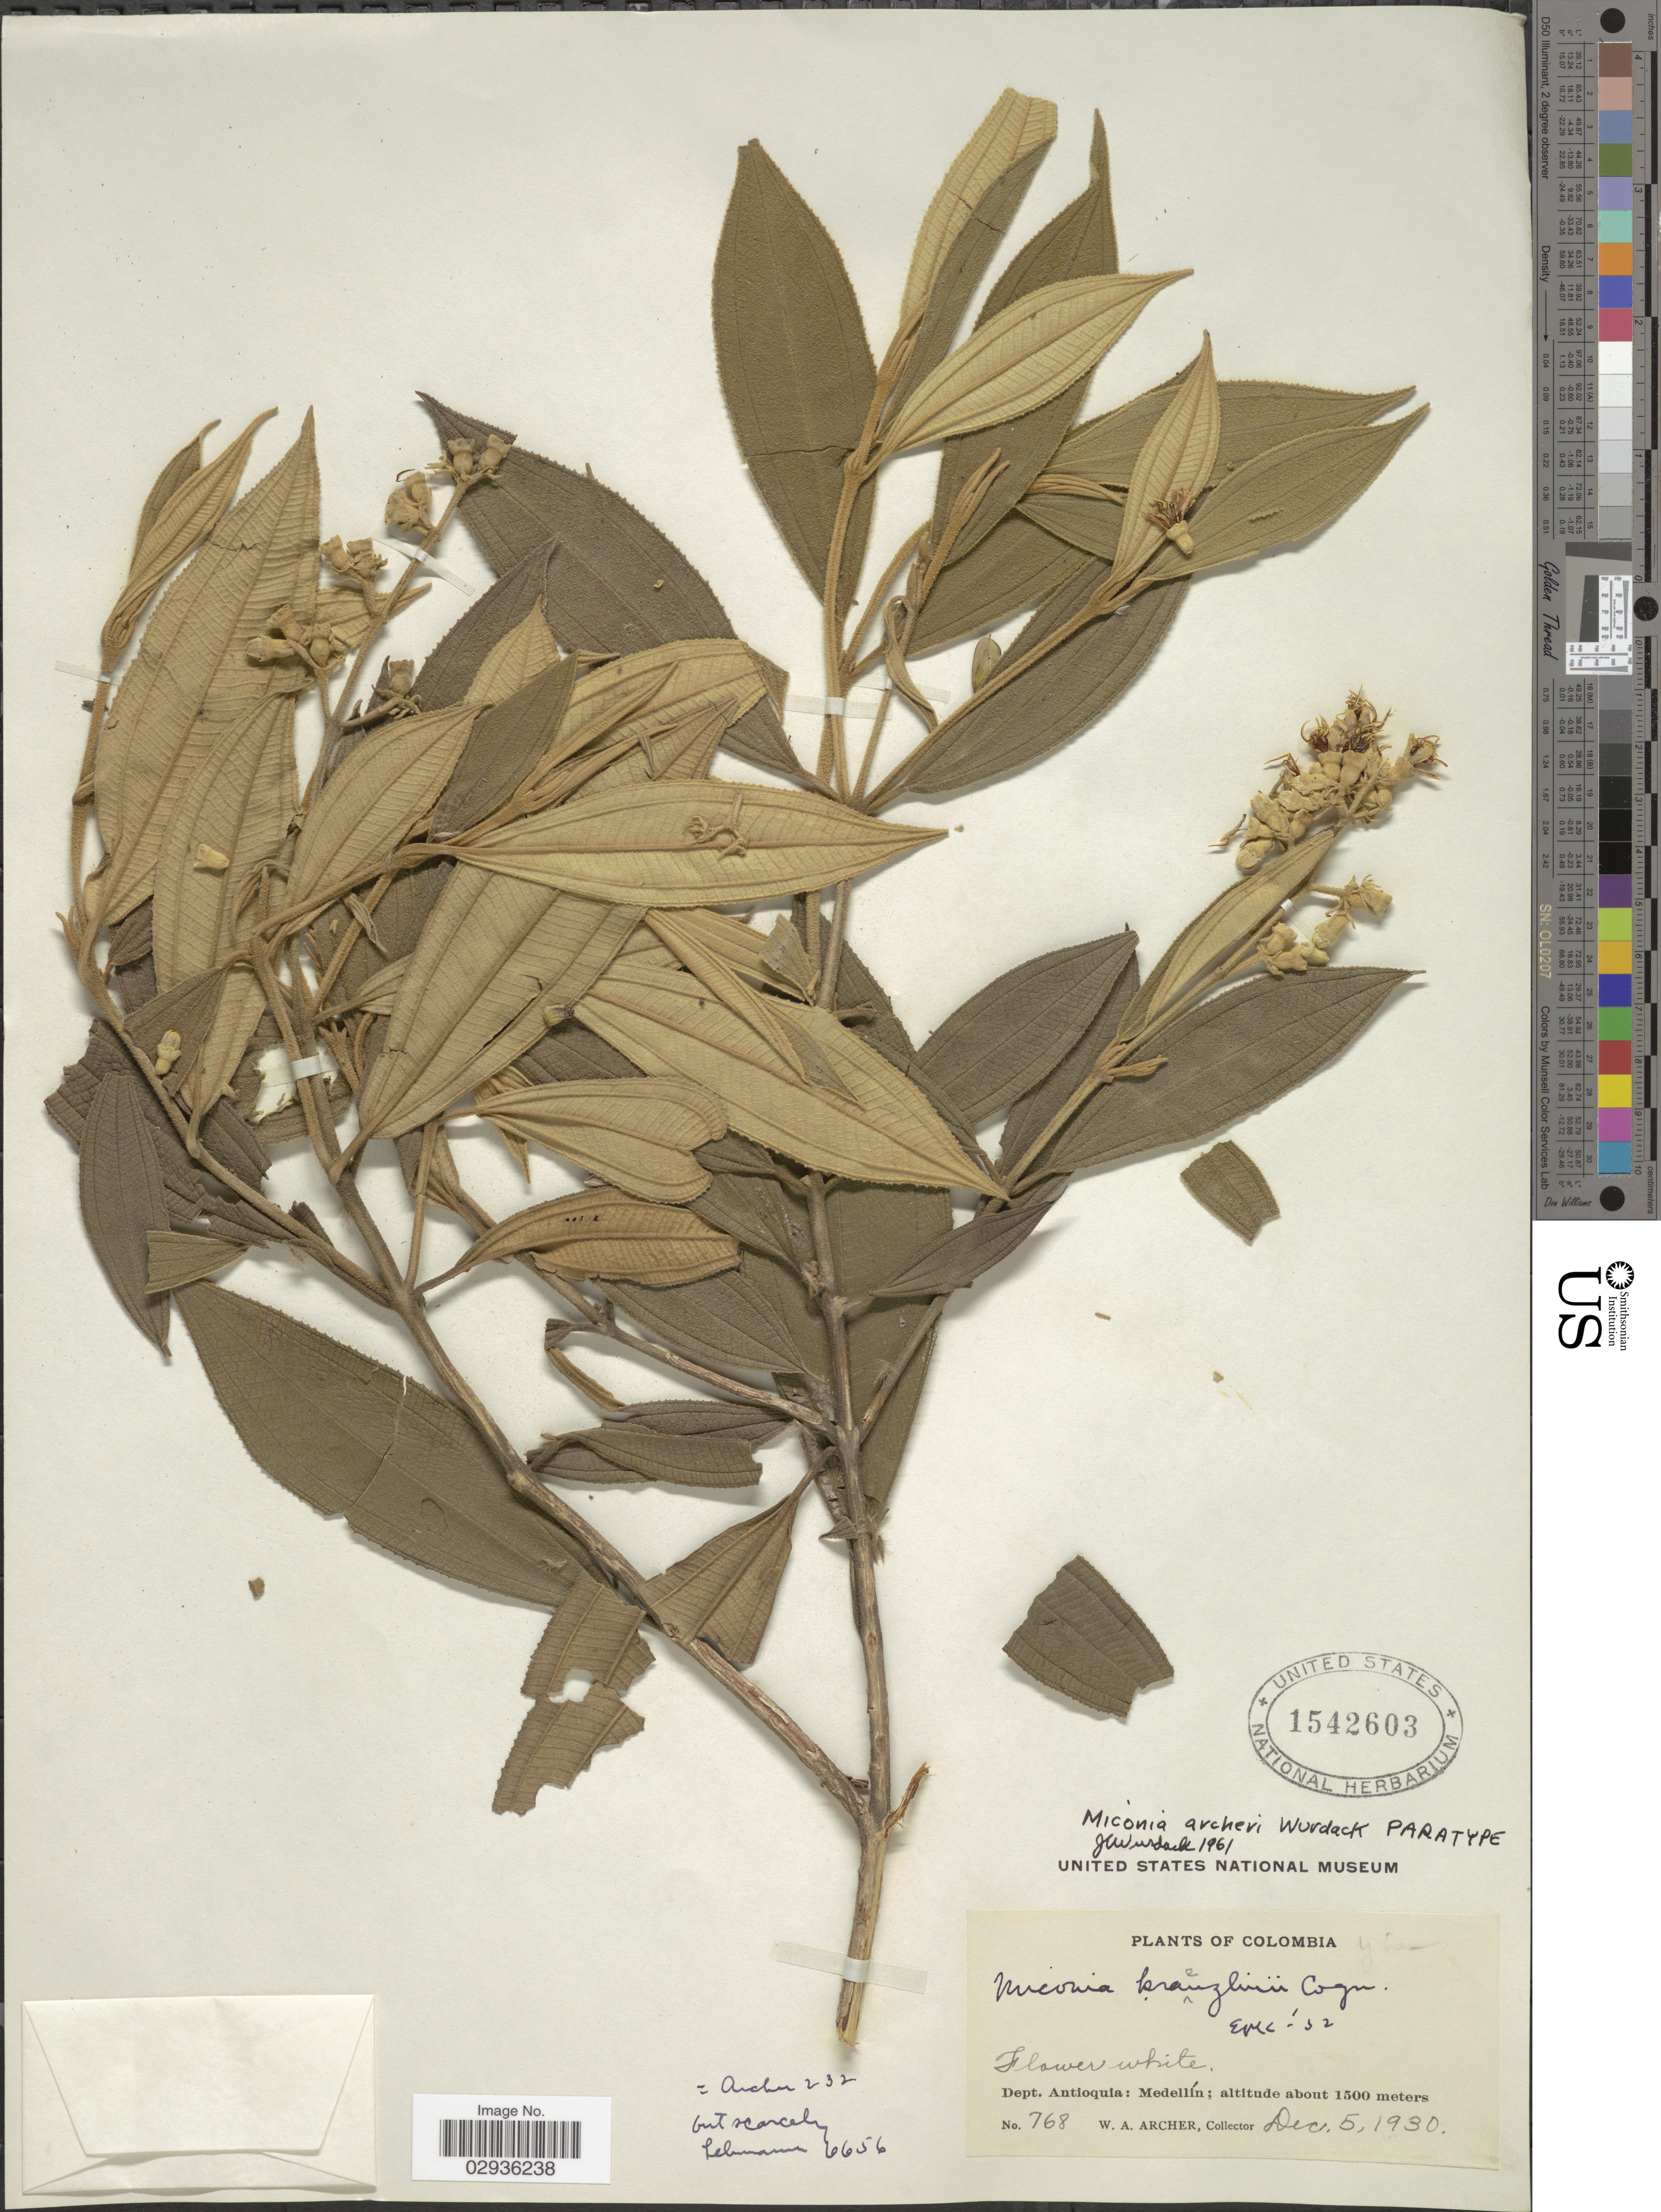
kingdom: Plantae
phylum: Tracheophyta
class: Magnoliopsida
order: Myrtales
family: Melastomataceae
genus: Miconia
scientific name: Miconia archeri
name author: Wurdack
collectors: W. Archer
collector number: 768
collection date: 1930-12-05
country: Colombia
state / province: Antioquia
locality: Dept. Antioquia: Medellín.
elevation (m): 1500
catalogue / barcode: US 1542603